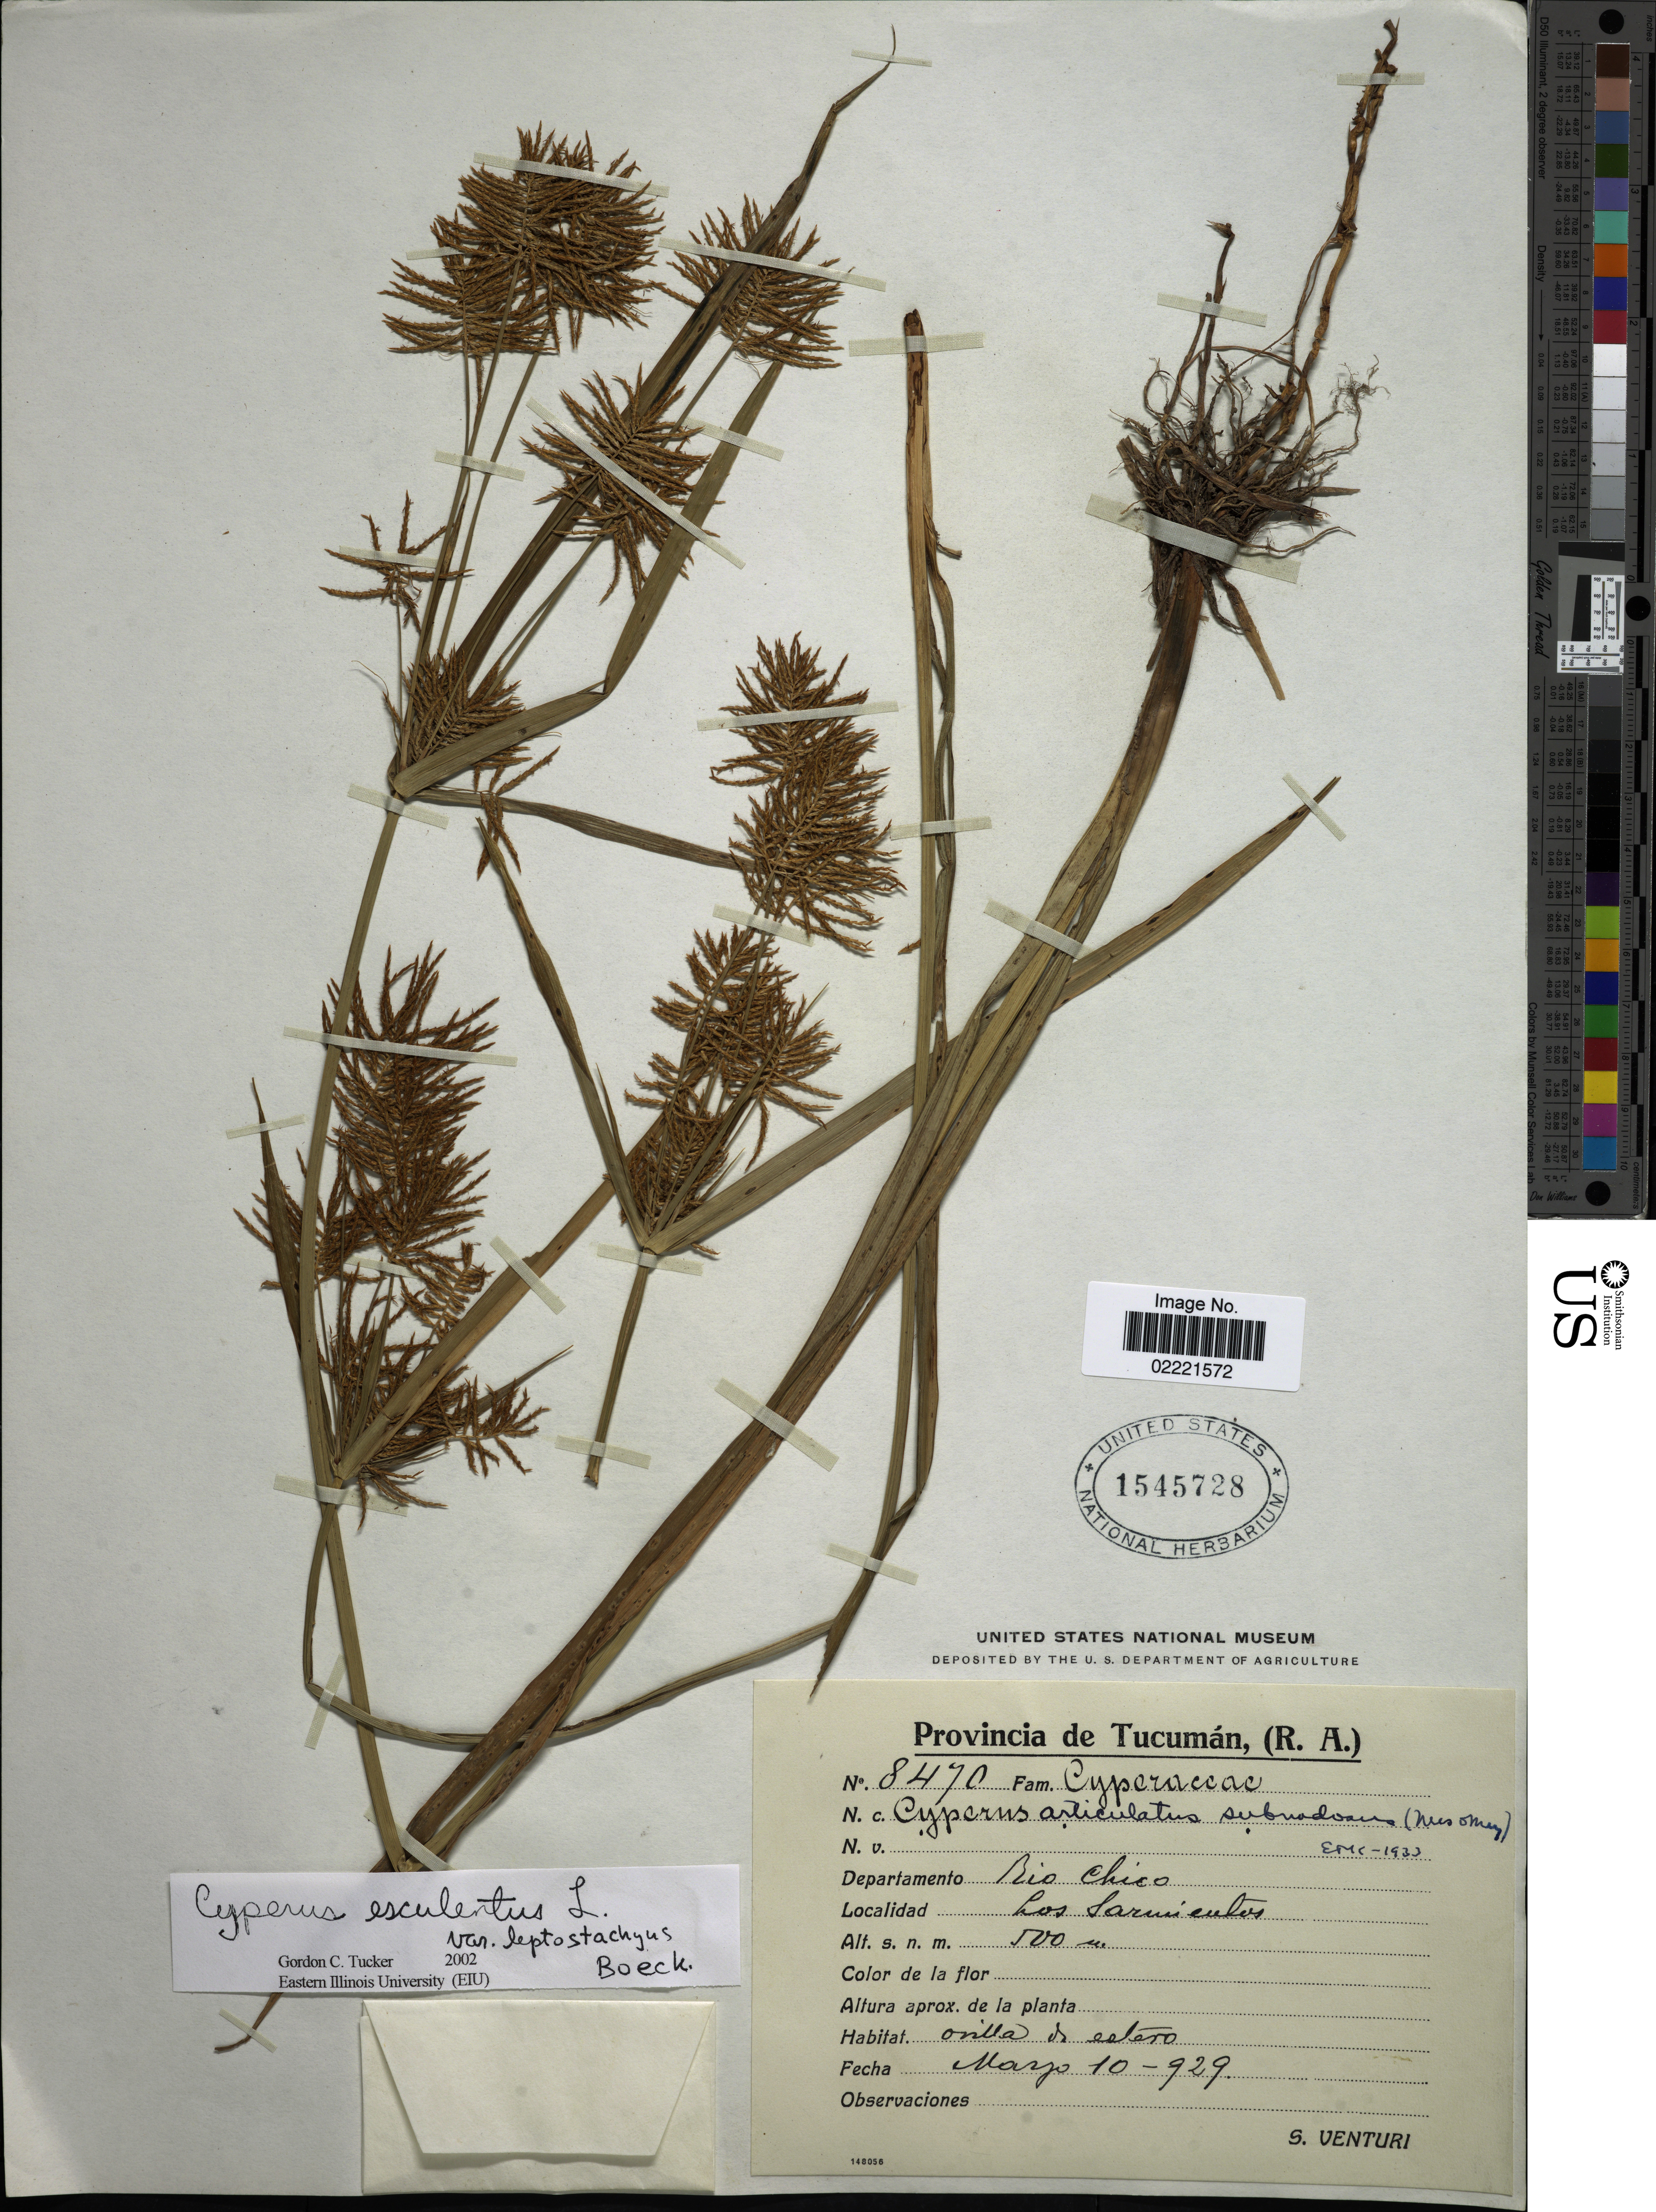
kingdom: Plantae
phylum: Tracheophyta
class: Liliopsida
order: Poales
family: Cyperaceae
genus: Cyperus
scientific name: Cyperus esculentus var. leptostachyus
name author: Boeckeler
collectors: S. Venturi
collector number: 8470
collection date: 1929-03-10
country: Argentina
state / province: Tucuman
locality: (R.A.) Departamento Rio Chico, Los Sarmientos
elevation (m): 500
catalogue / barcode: US 1545728